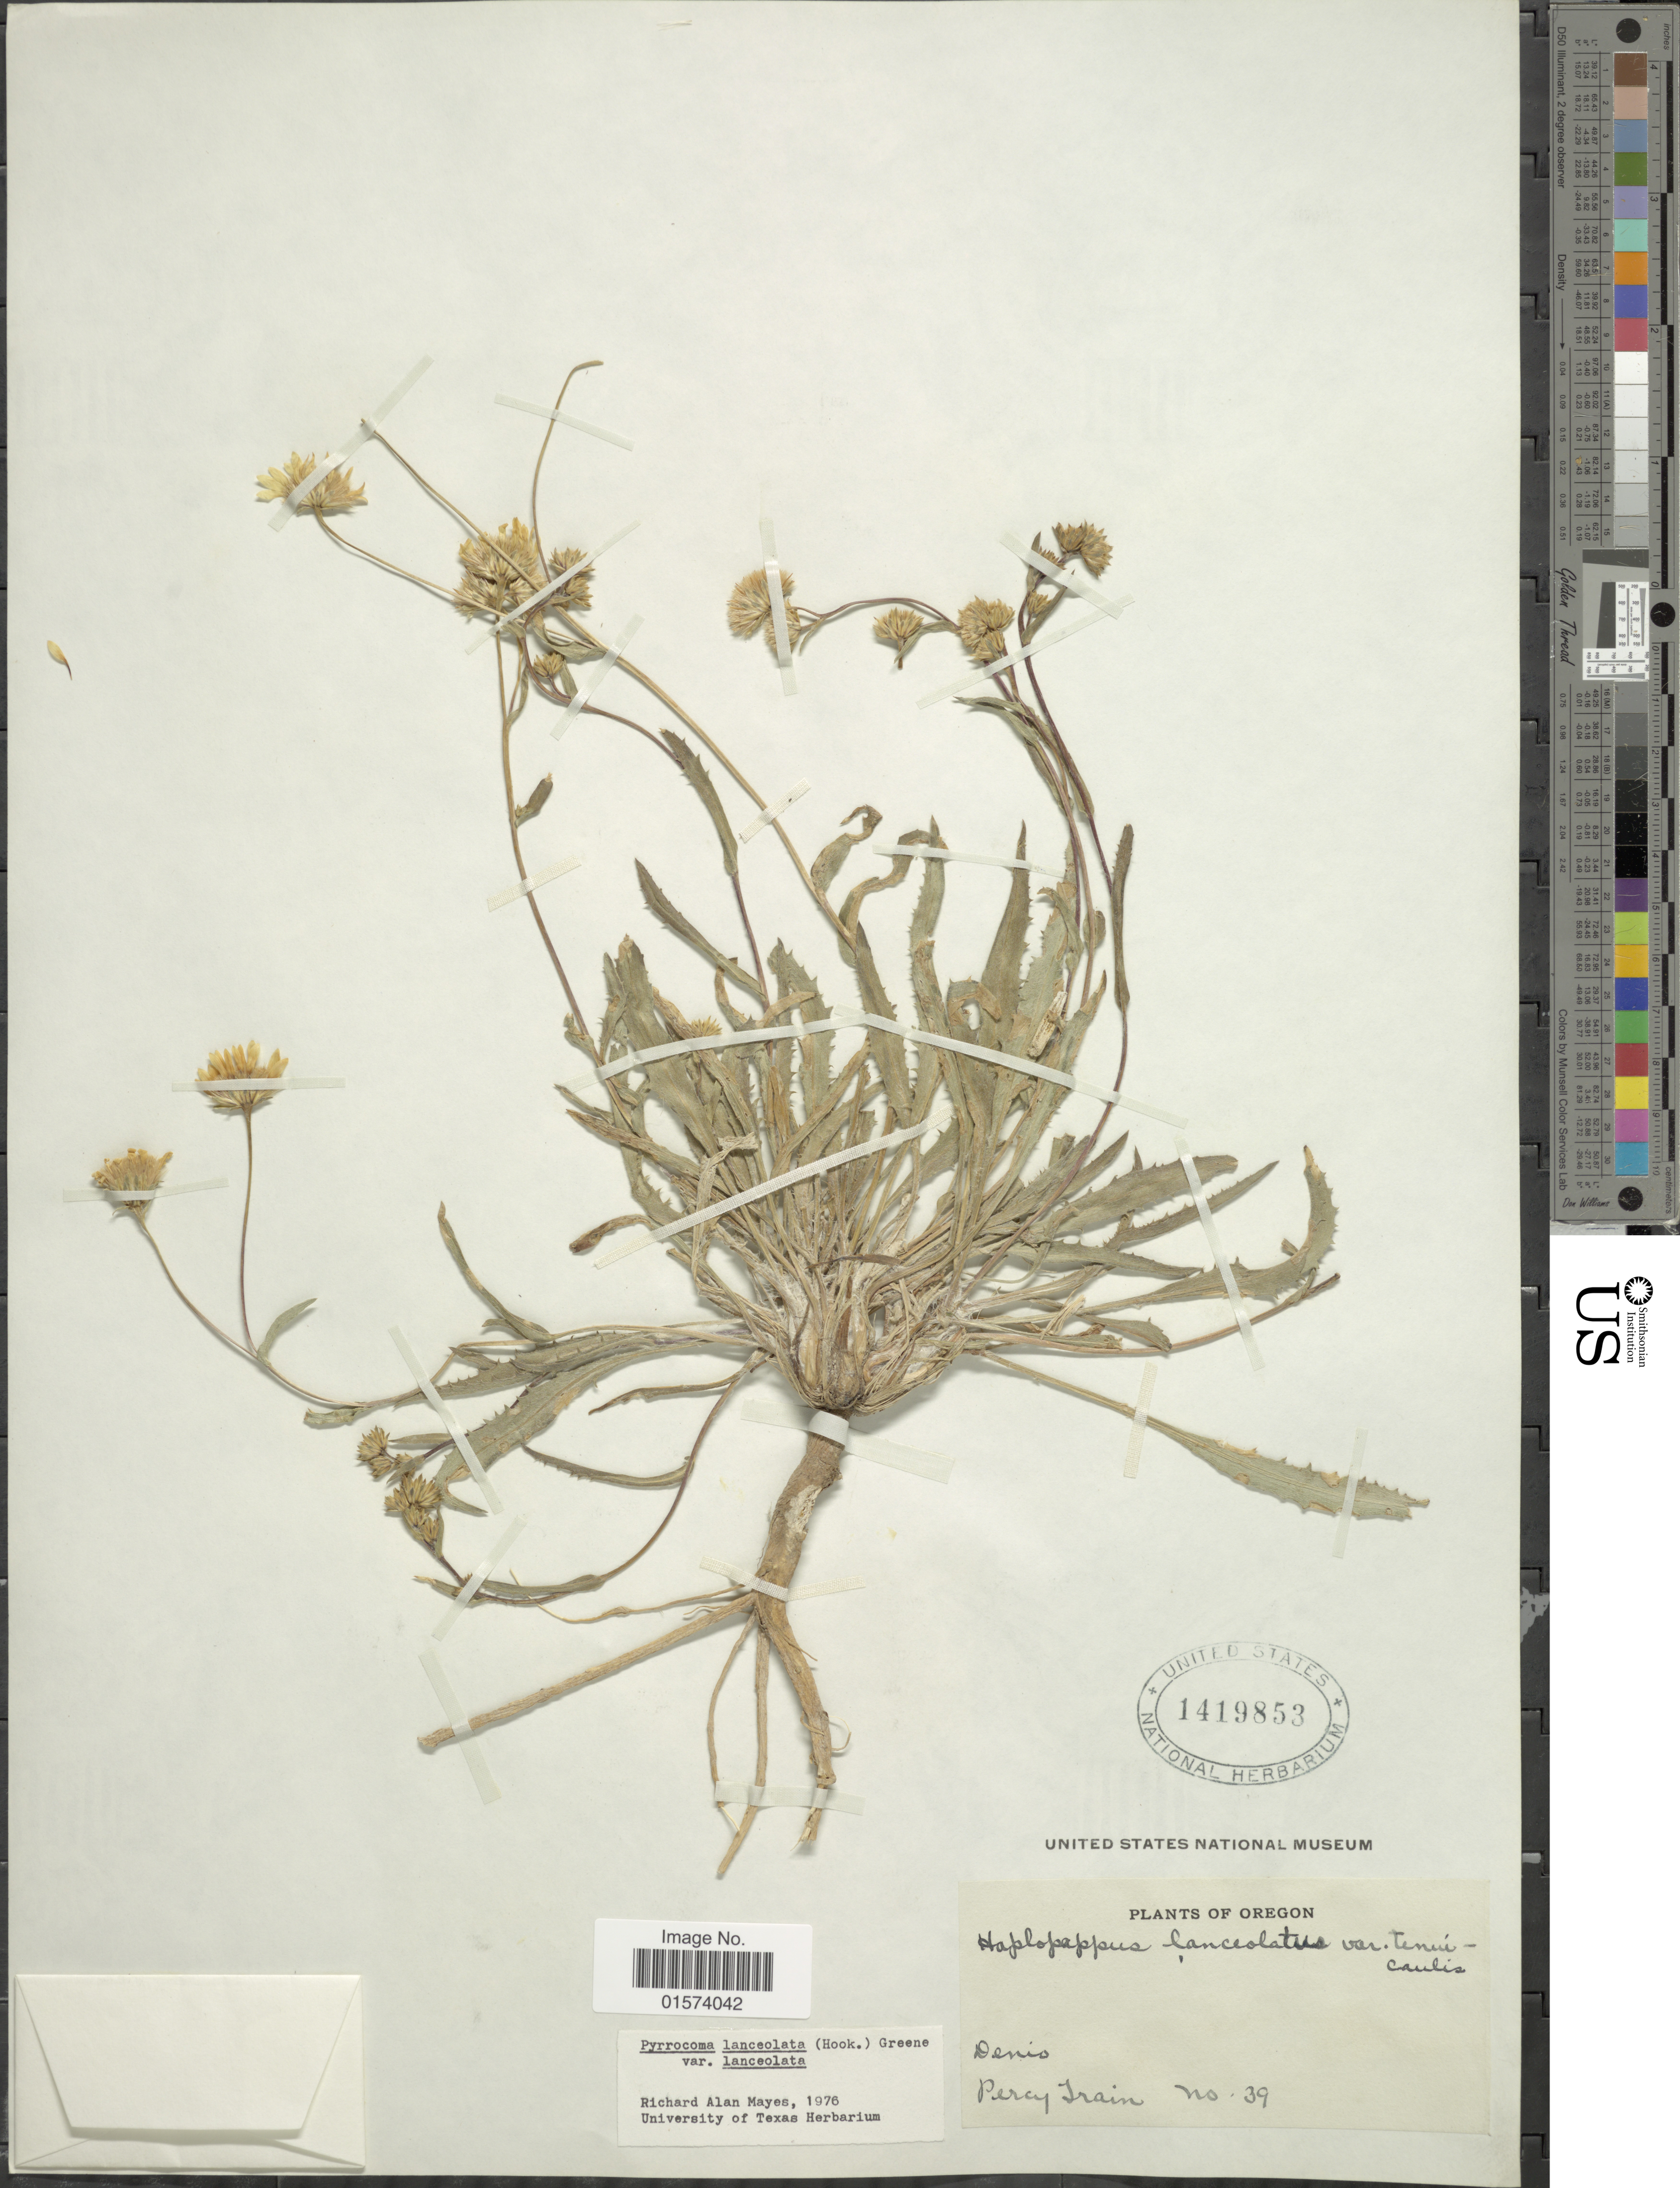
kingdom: Plantae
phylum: Tracheophyta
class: Magnoliopsida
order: Asterales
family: Asteraceae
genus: Pyrrocoma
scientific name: Pyrrocoma lanceolata var. lanceolata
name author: (Hook.) Greene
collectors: P. Train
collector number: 39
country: United States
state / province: Oregon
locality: Denio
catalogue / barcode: US 1419853